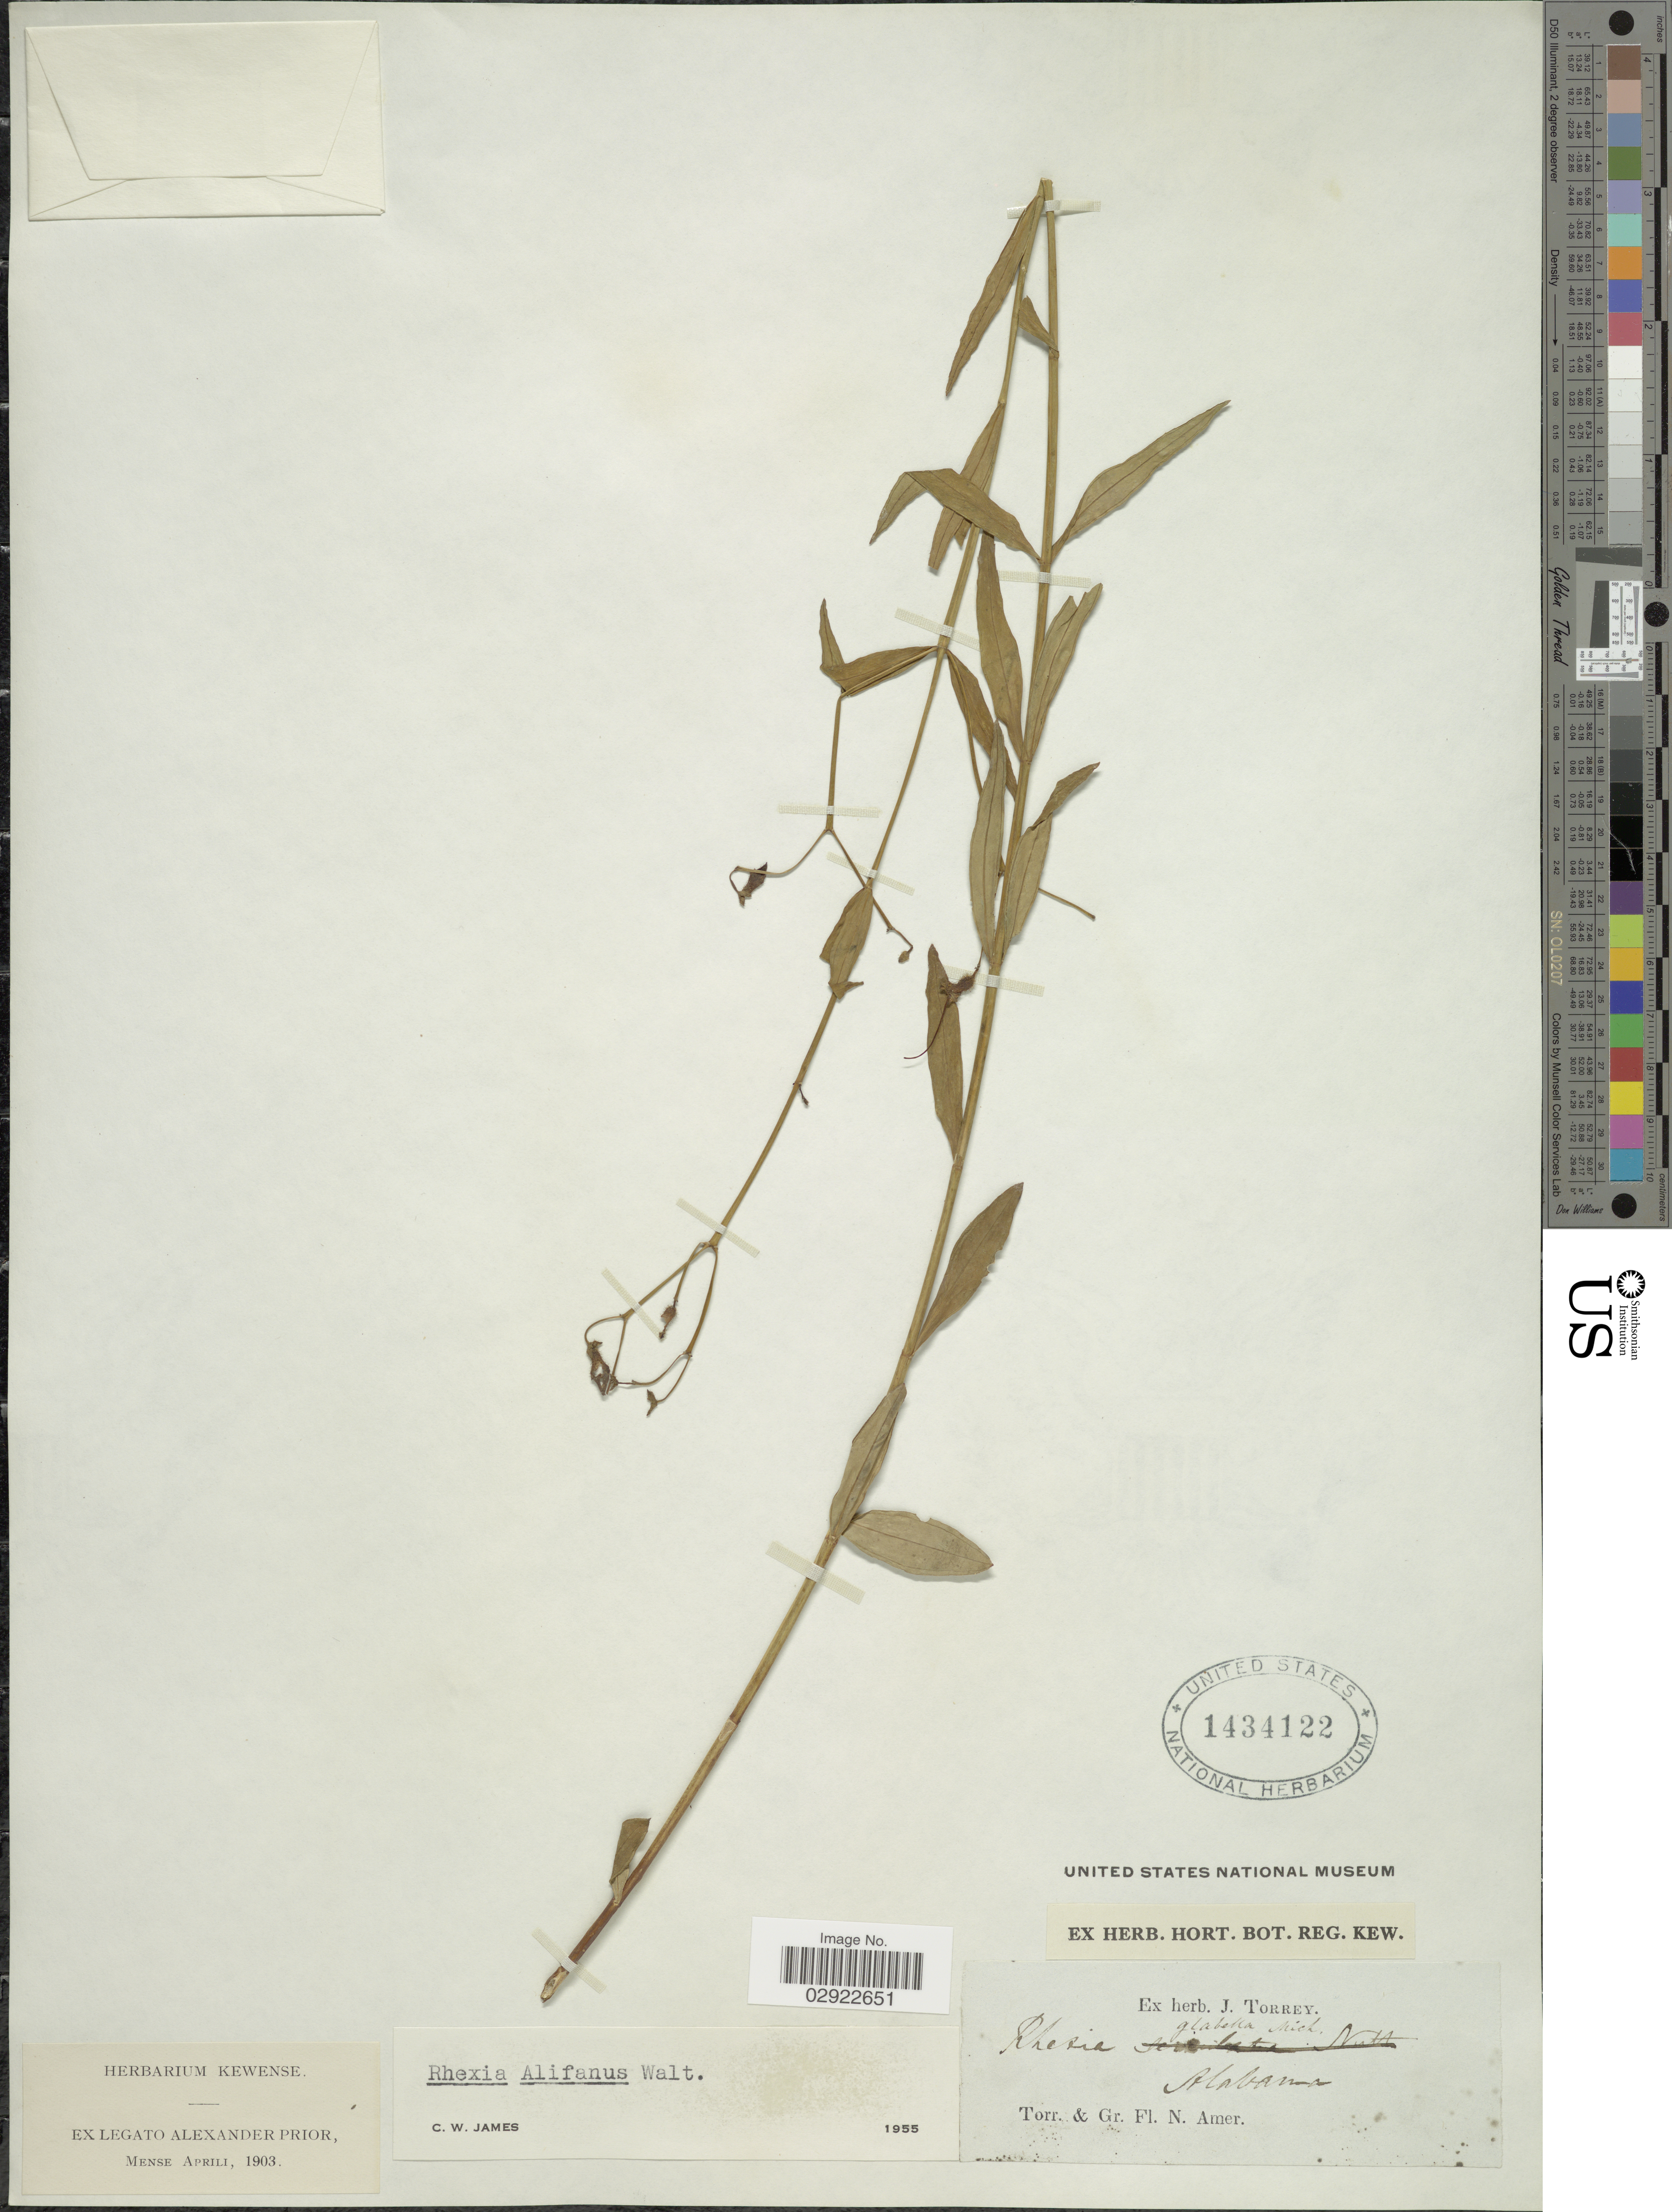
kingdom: Plantae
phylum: Tracheophyta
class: Magnoliopsida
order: Myrtales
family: Melastomataceae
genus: Rhexia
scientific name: Rhexia alifanus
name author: Walter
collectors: J. Torrey & Gr.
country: United States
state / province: Alabama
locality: N. Amer.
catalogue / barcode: US 1434122